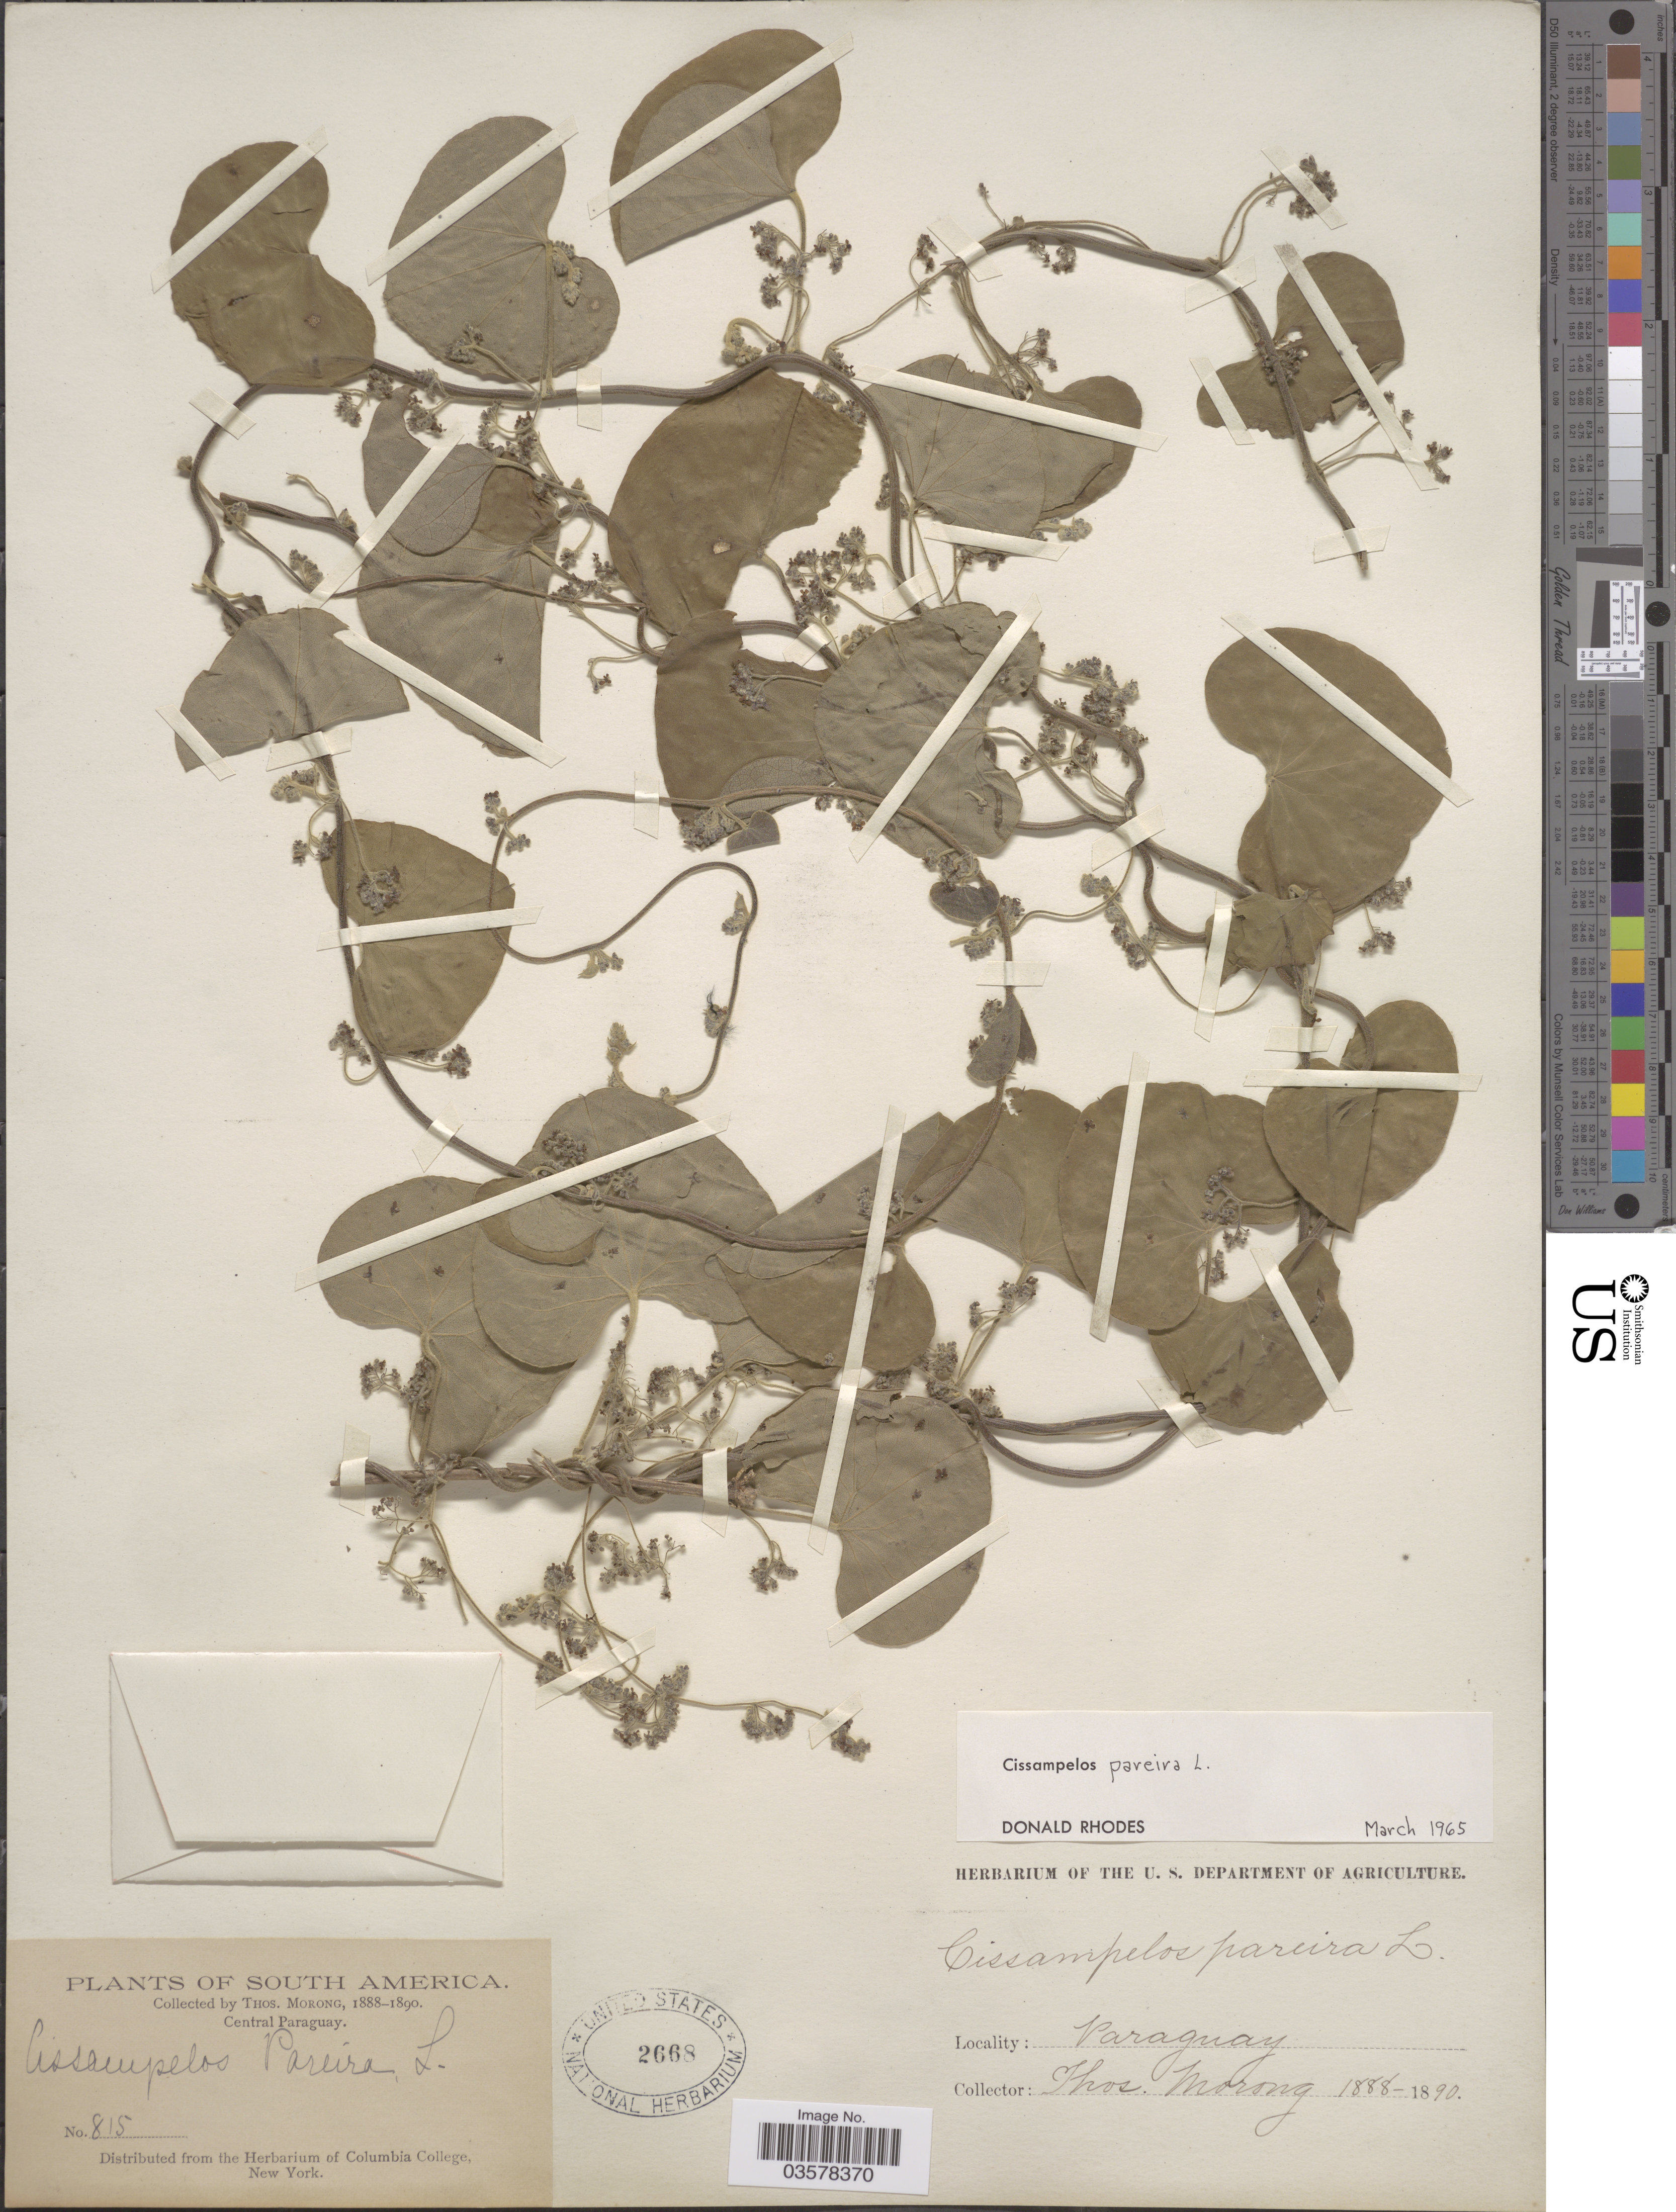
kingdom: Plantae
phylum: Tracheophyta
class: Magnoliopsida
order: Ranunculales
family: Menispermaceae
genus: Cissampelos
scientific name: Cissampelos pareira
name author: L.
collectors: ex herb. T. Morong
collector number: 815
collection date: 1888/1890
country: Paraguay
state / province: Central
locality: Central Paraguay.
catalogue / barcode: US 2668